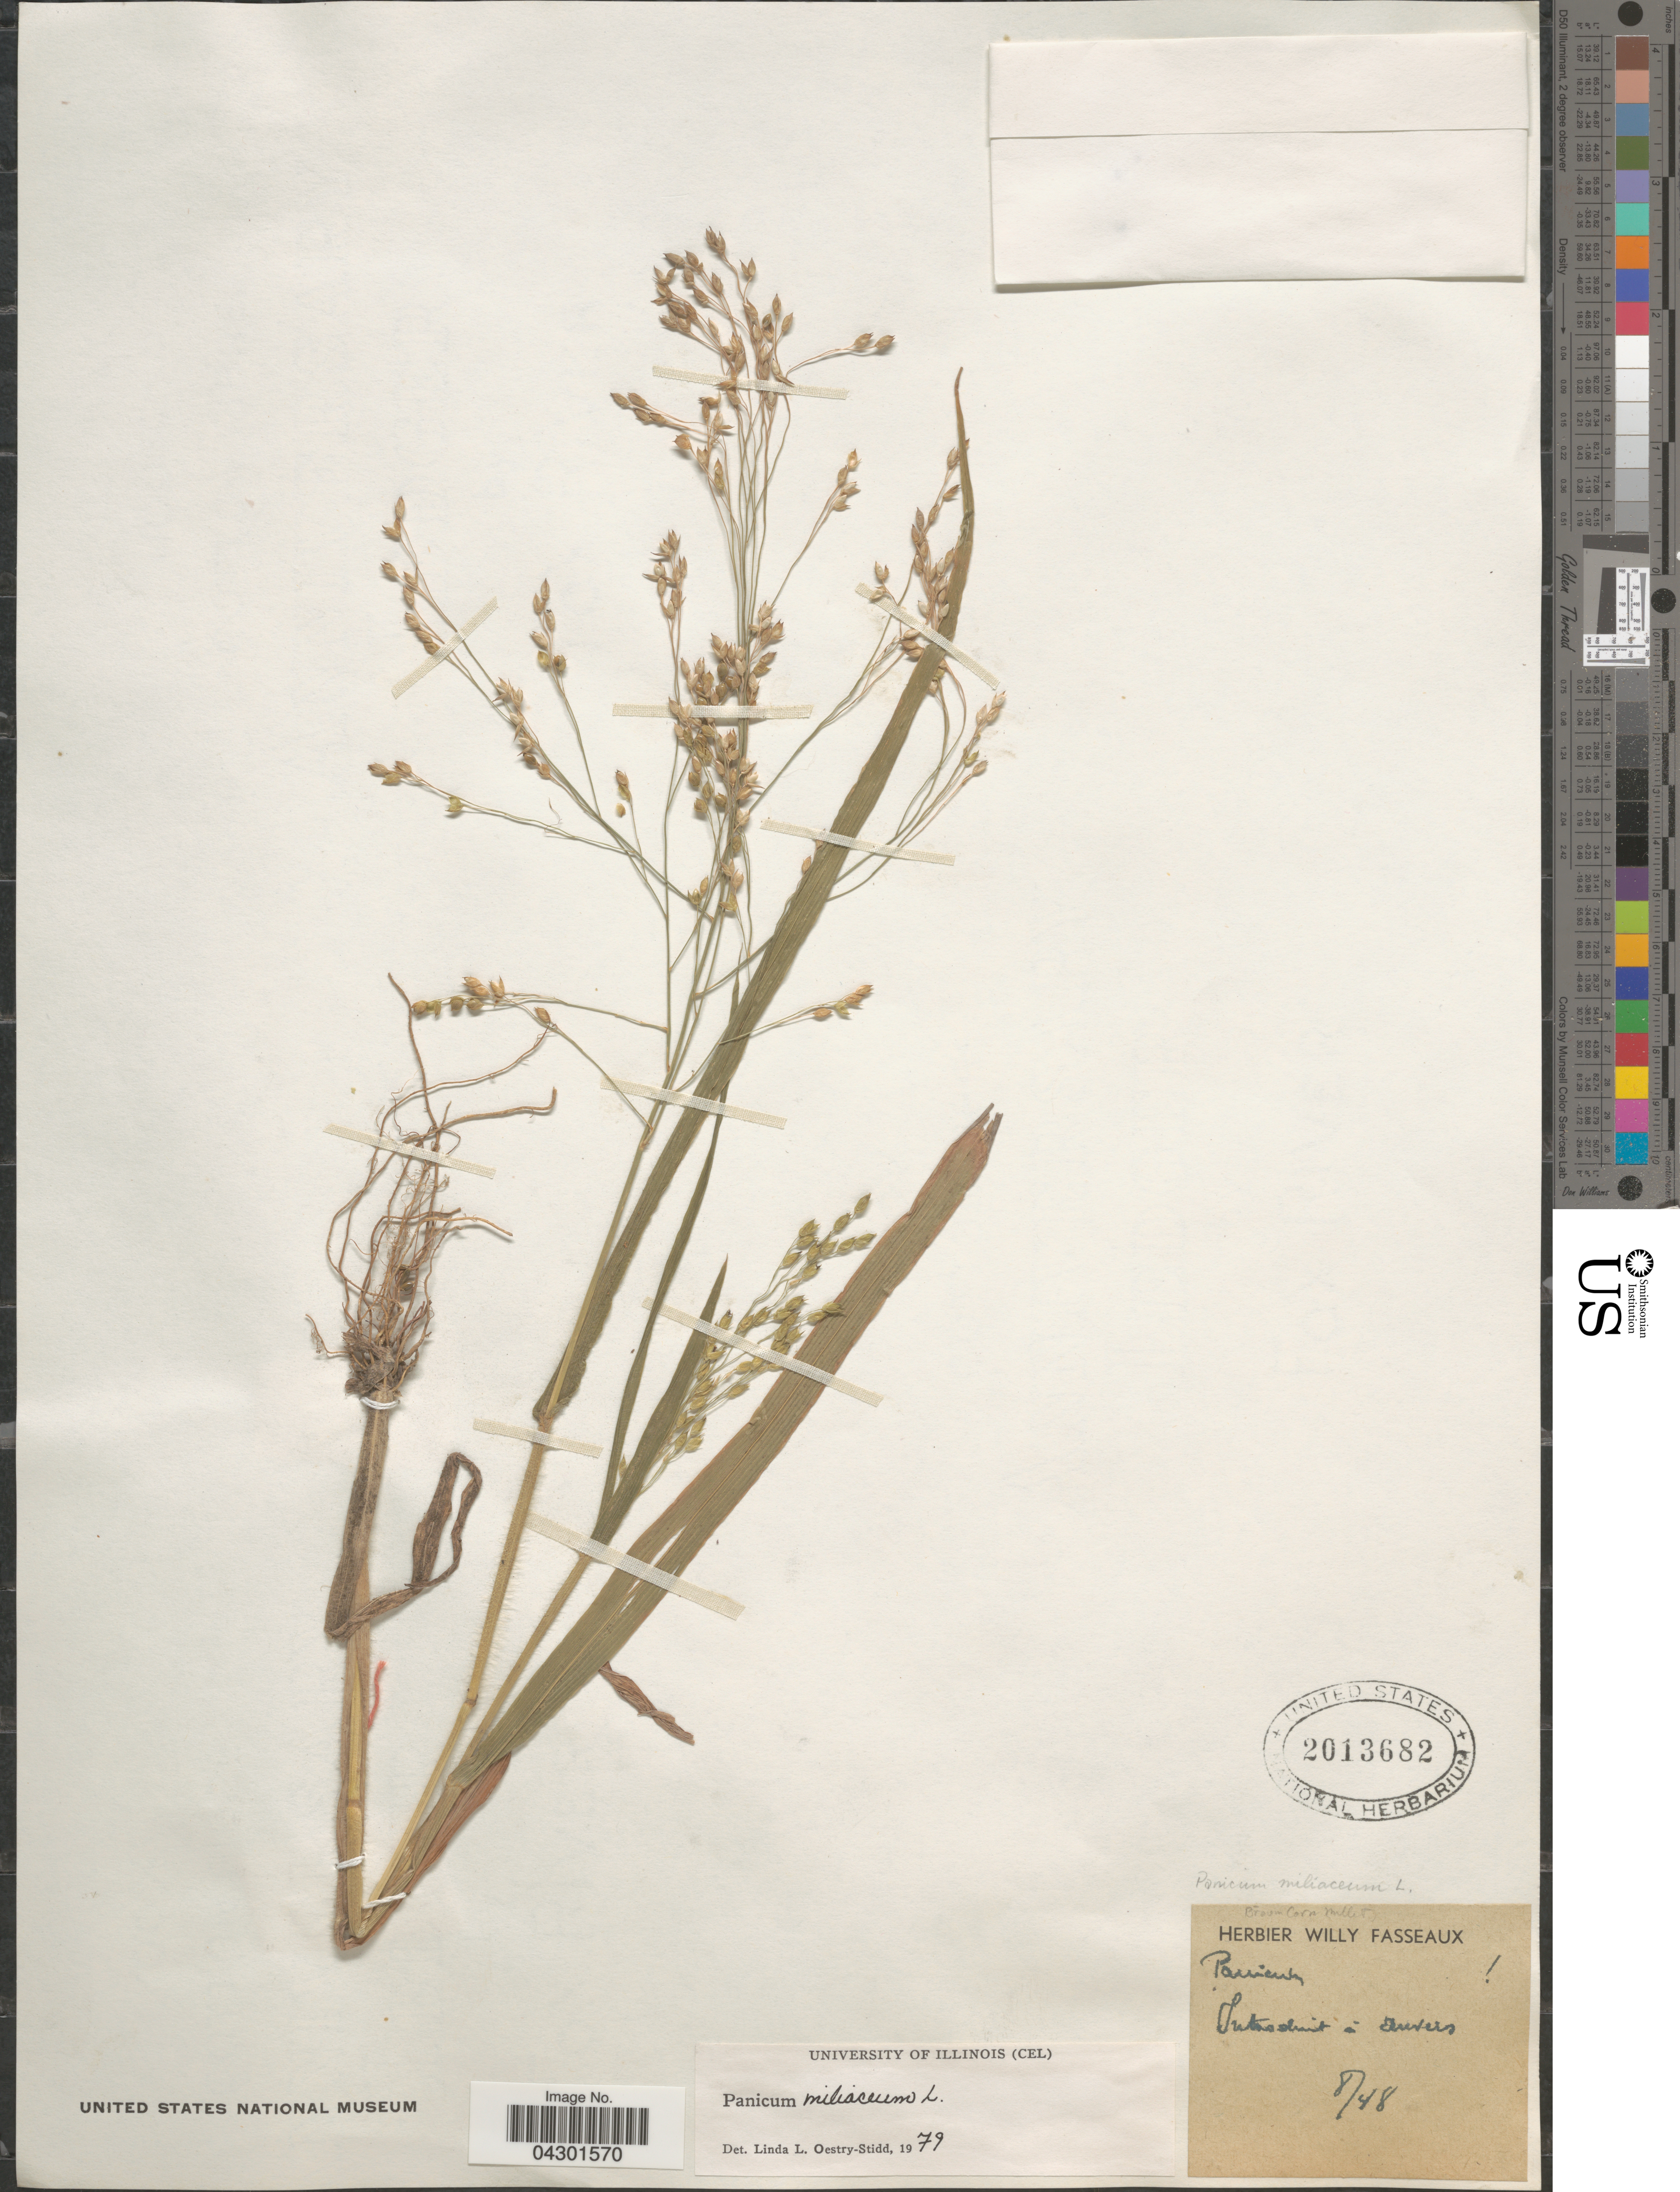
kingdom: Plantae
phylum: Tracheophyta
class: Liliopsida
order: Poales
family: Poaceae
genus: Panicum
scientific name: Panicum miliaceum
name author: L.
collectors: ex Herb. Willy Fasseux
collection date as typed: Transcribed d/m/y: /8/48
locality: Introduit à Denvers. [interpreted]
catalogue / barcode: US 2013682